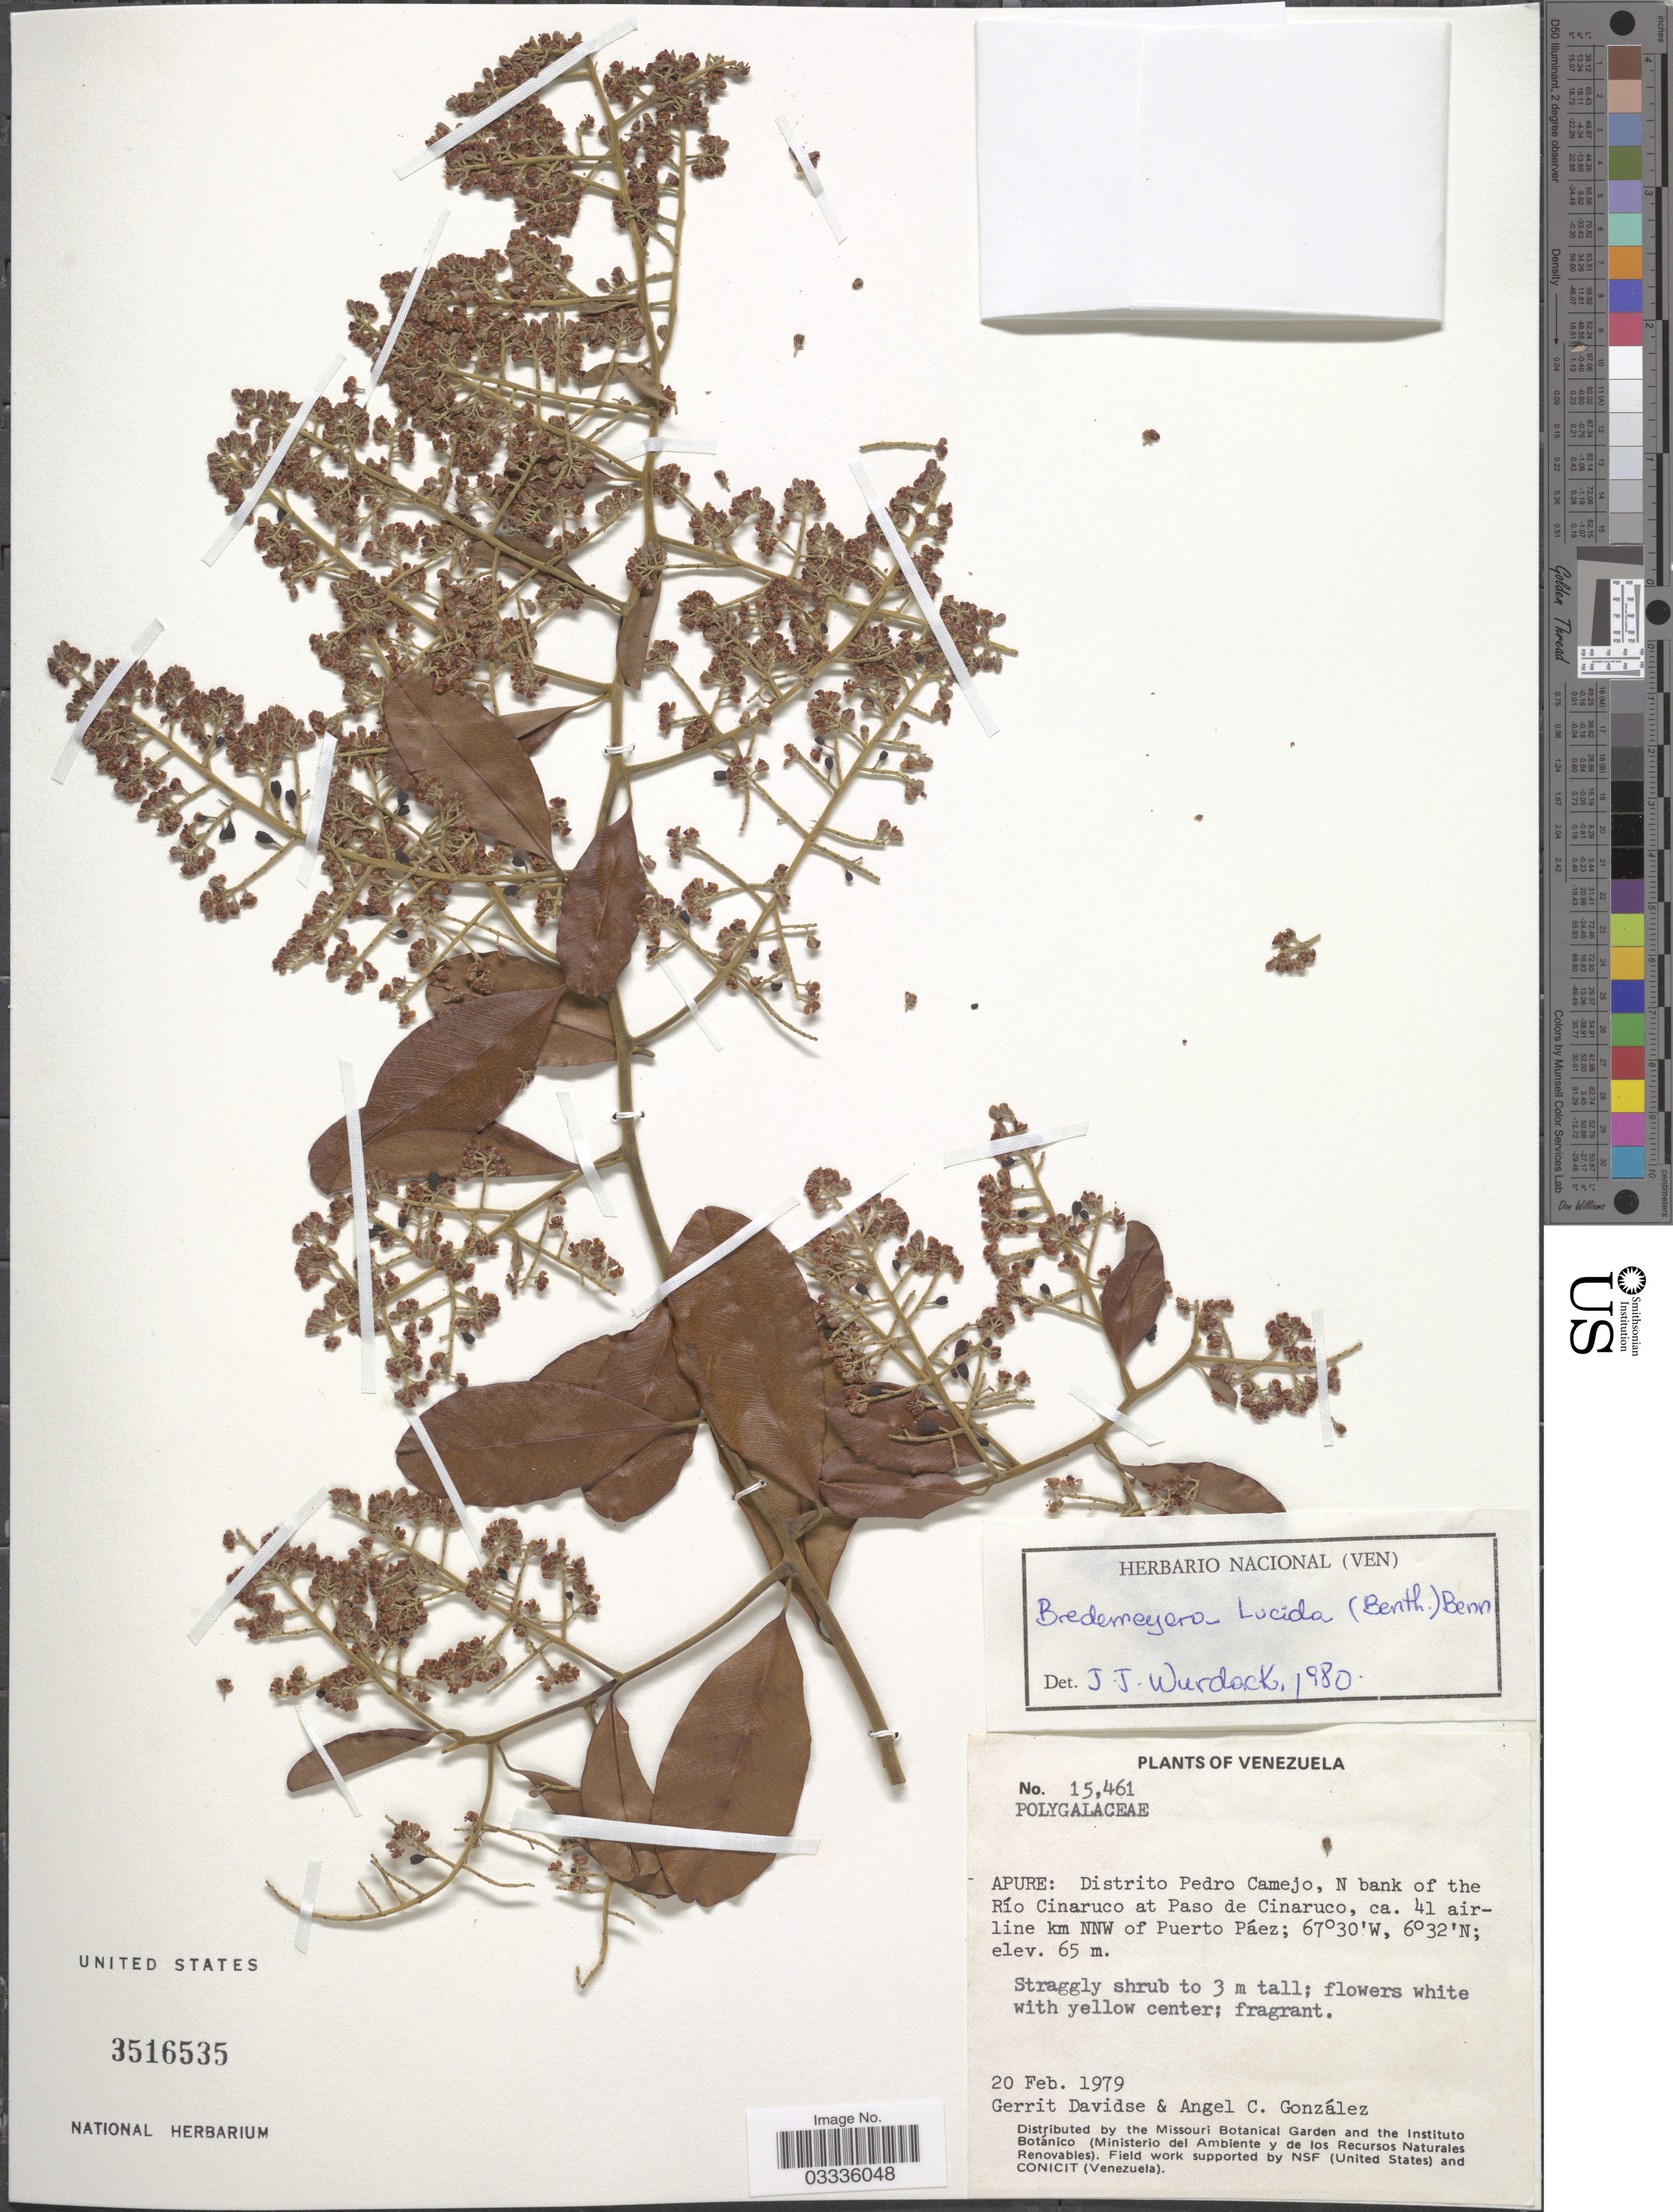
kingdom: Plantae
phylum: Tracheophyta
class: Magnoliopsida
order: Fabales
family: Polygalaceae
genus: Bredemeyera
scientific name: Bredemeyera lucida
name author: (Benth.) Klotzsch ex Hassk.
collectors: G. Davidse & A. C. González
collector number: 15461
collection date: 1979-02-20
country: Venezuela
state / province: Apure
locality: Distrito Pedro Camejo, N bank of the Río Cinaruco at Paso de Cinaruco, ca. 41 airline km NNW of Puerto Páez.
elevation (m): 65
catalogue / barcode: US 3516535